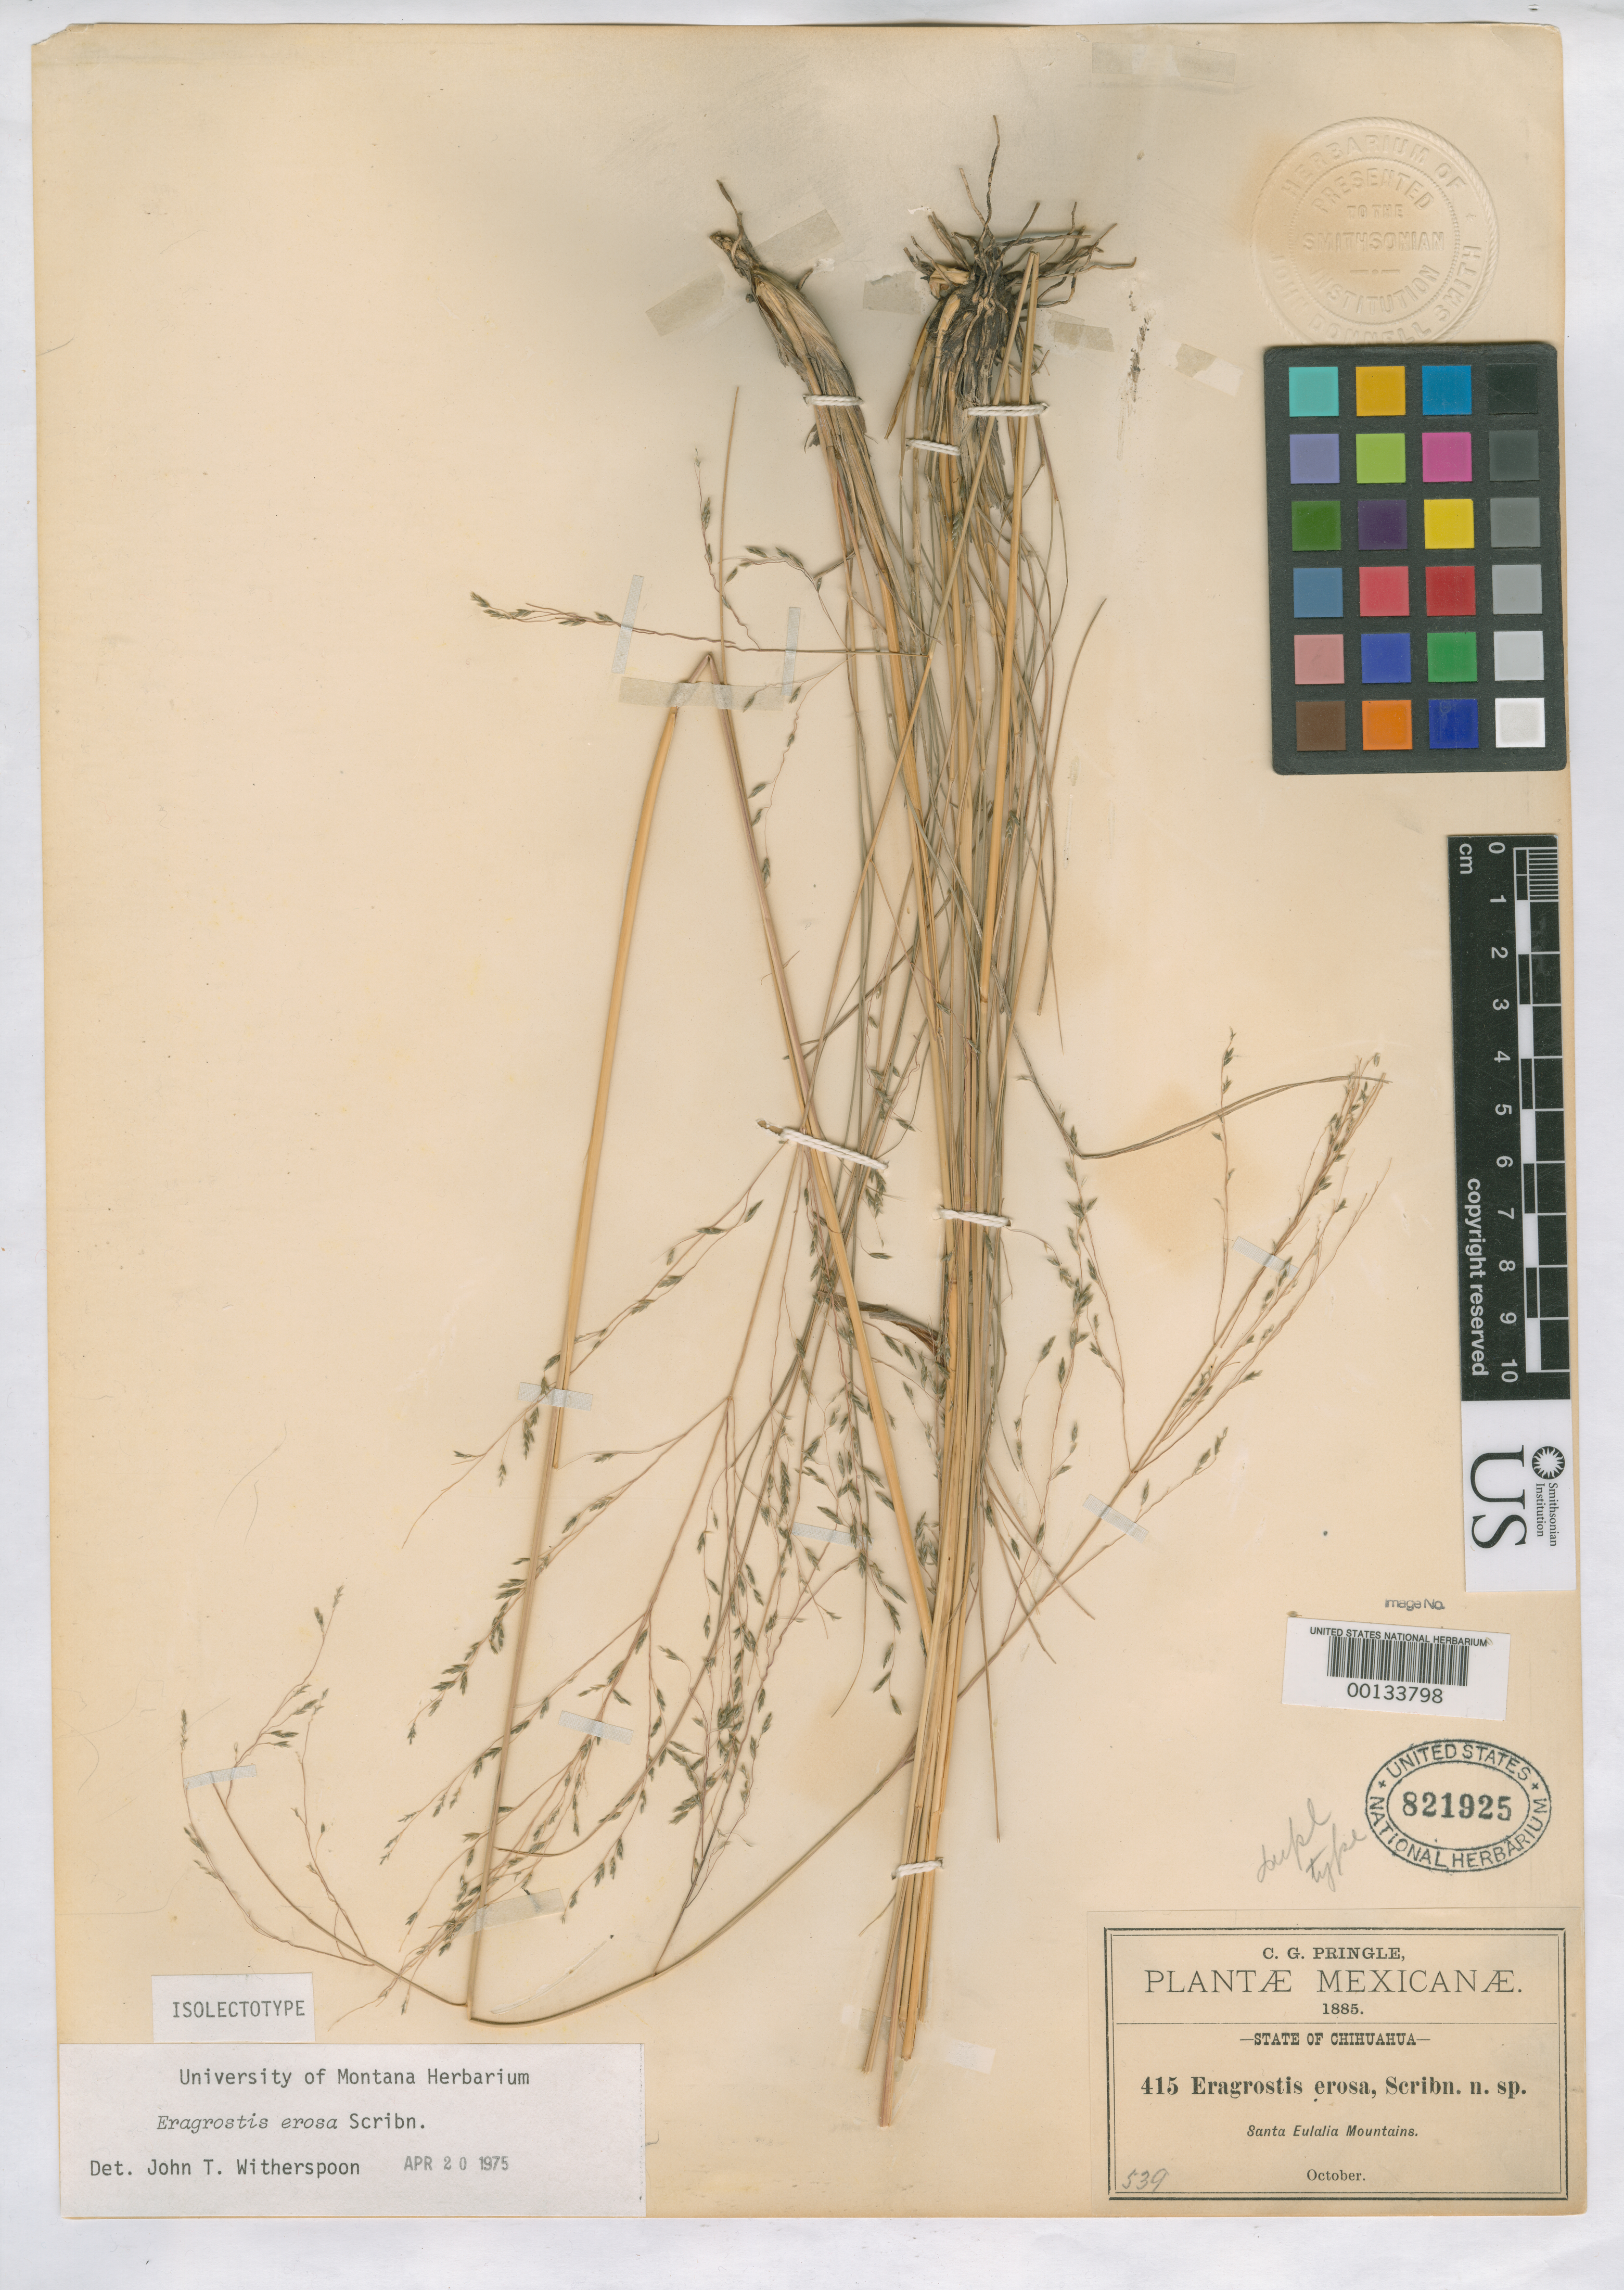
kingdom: Plantae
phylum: Tracheophyta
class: Liliopsida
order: Poales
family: Poaceae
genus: Eragrostis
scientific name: Eragrostis erosa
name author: Scribn. ex W.J. Beal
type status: Isotype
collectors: C. G. Pringle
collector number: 415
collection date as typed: Oct 1885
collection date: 1885-10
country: Mexico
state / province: Chihuahua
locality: Santa Eulalia Mts.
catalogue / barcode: US 821925